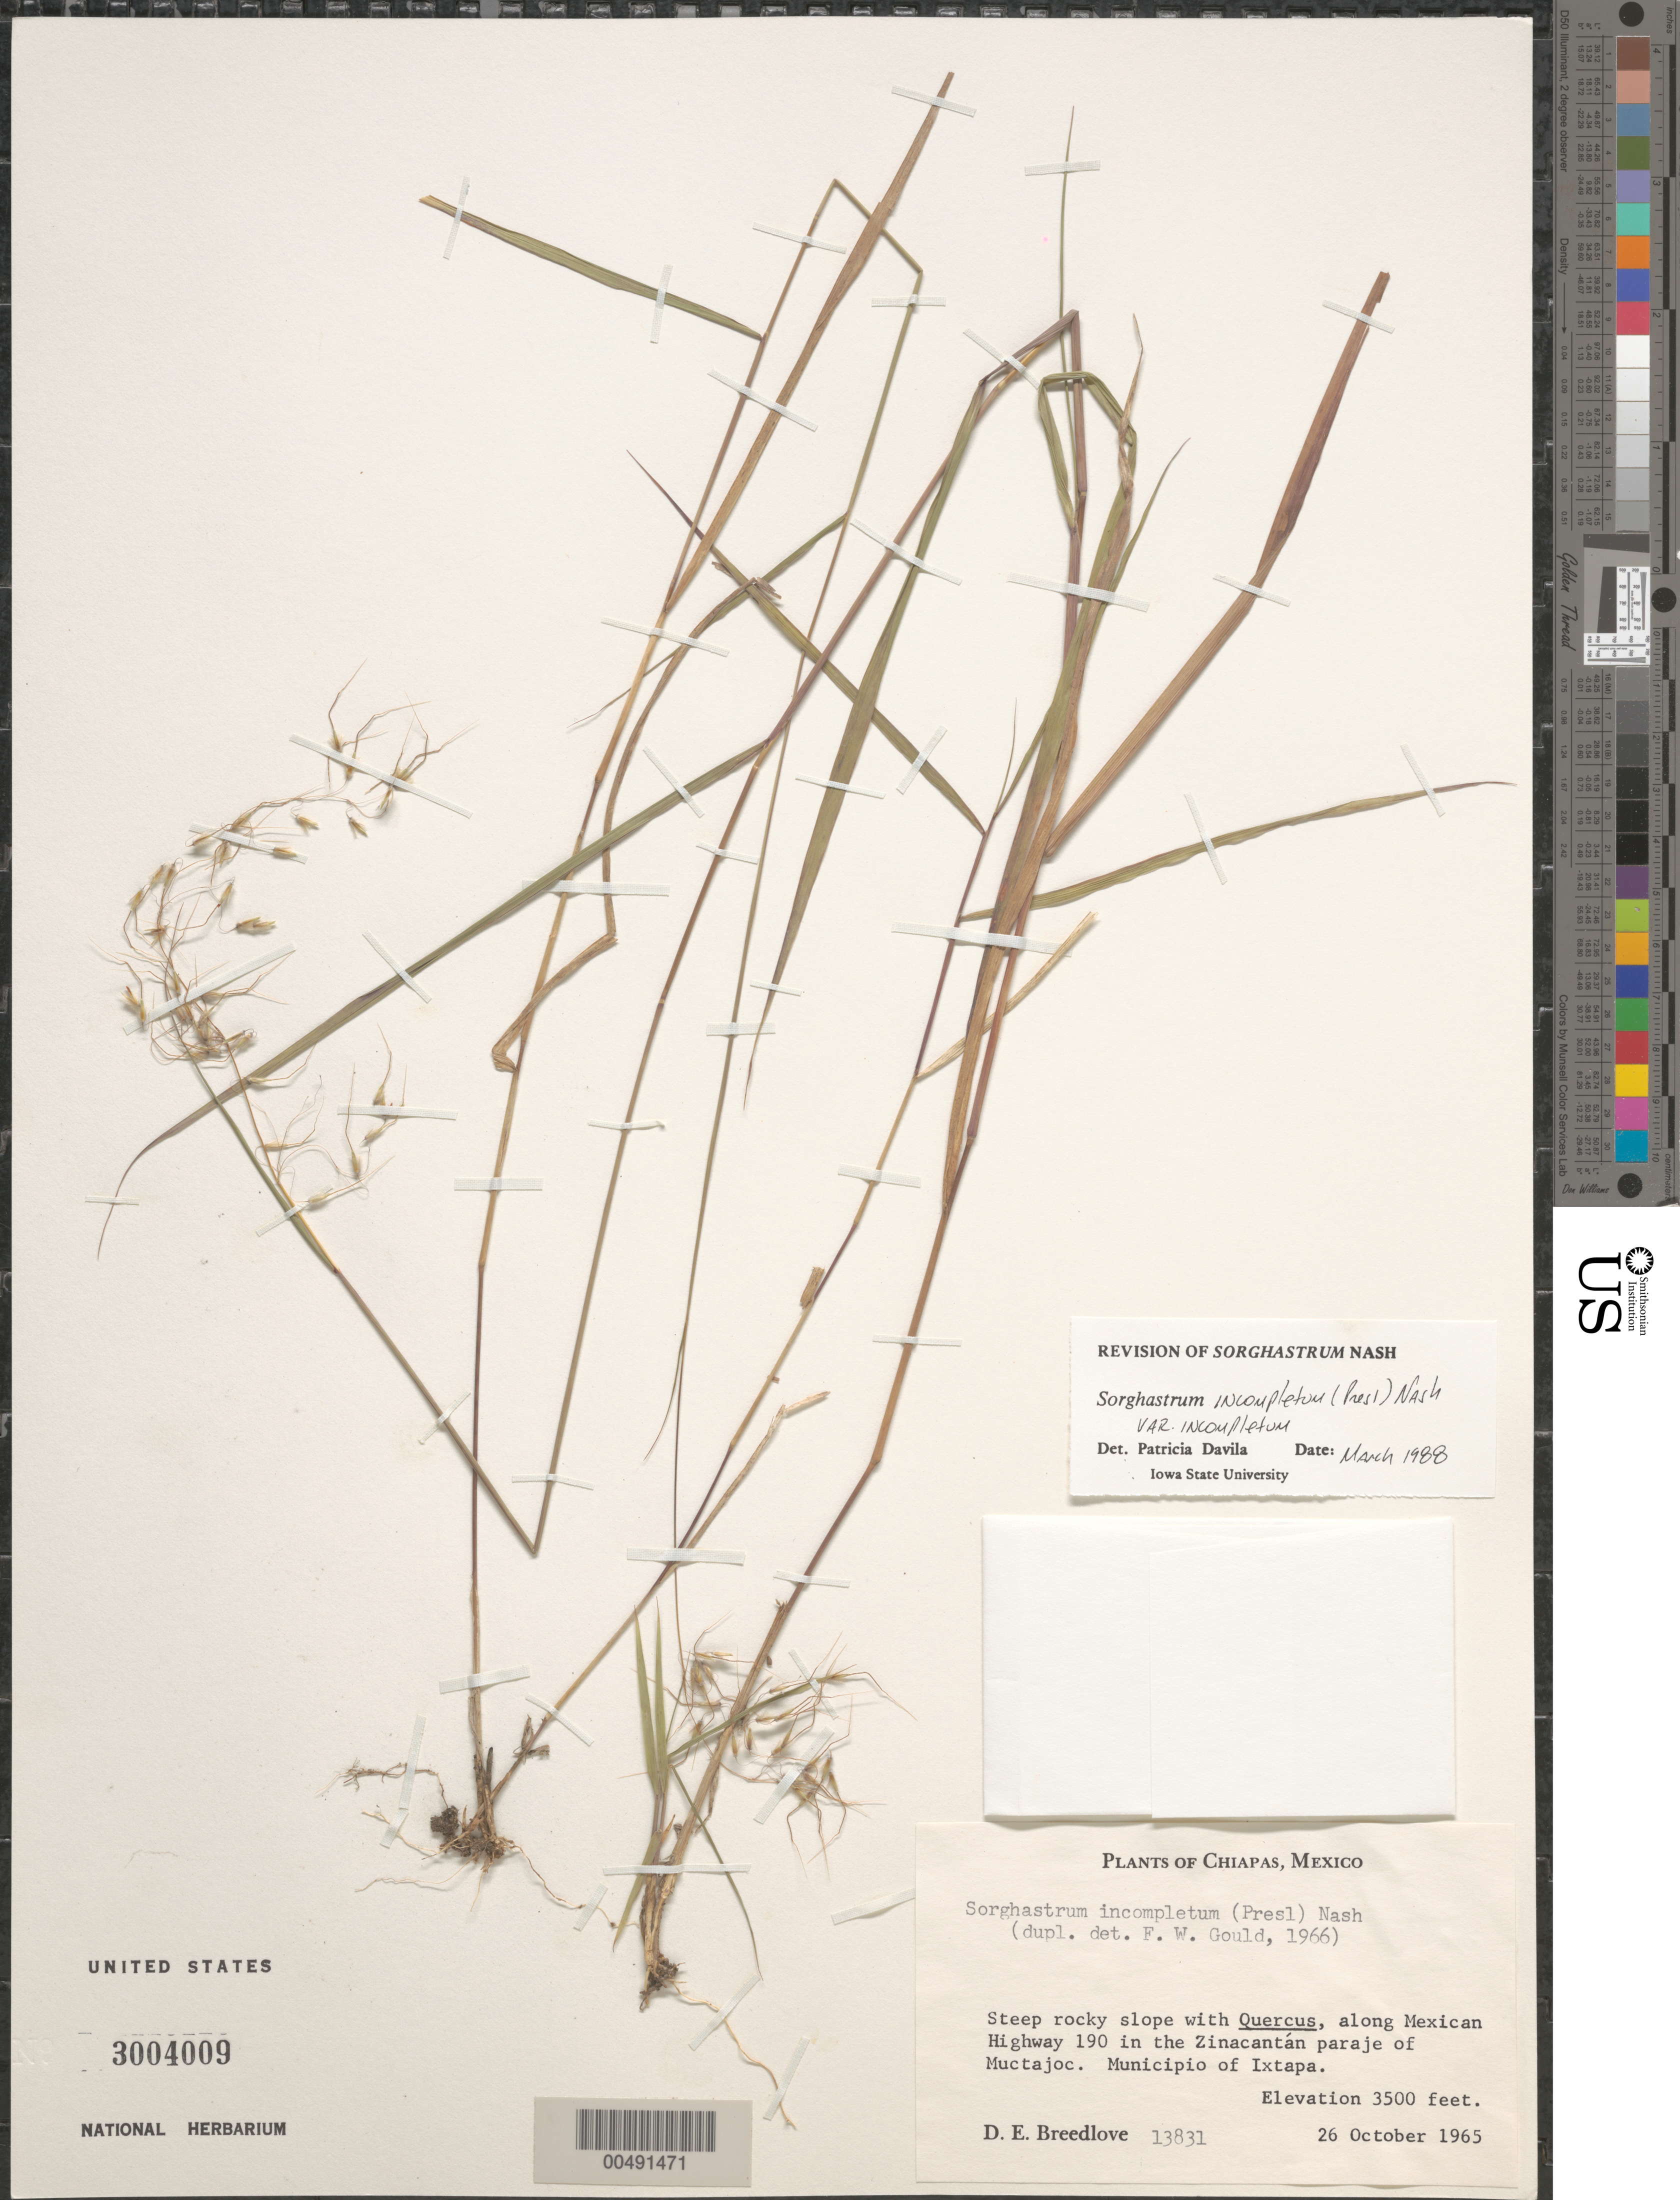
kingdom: Plantae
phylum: Tracheophyta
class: Liliopsida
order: Poales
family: Poaceae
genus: Sorghastrum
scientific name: Sorghastrum incompletum var. incompletum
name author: (J. Presl) Nash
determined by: Dávila, P. D.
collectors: D. E. Breedlove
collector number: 13831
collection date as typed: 26 Oct 1965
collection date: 1965-10-26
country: Mexico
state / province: Chiapas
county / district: Ixtapa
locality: Along Mex Hwy 190 in the Zinacantán paraje of Muctajoc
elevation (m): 1067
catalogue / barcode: US 3004009